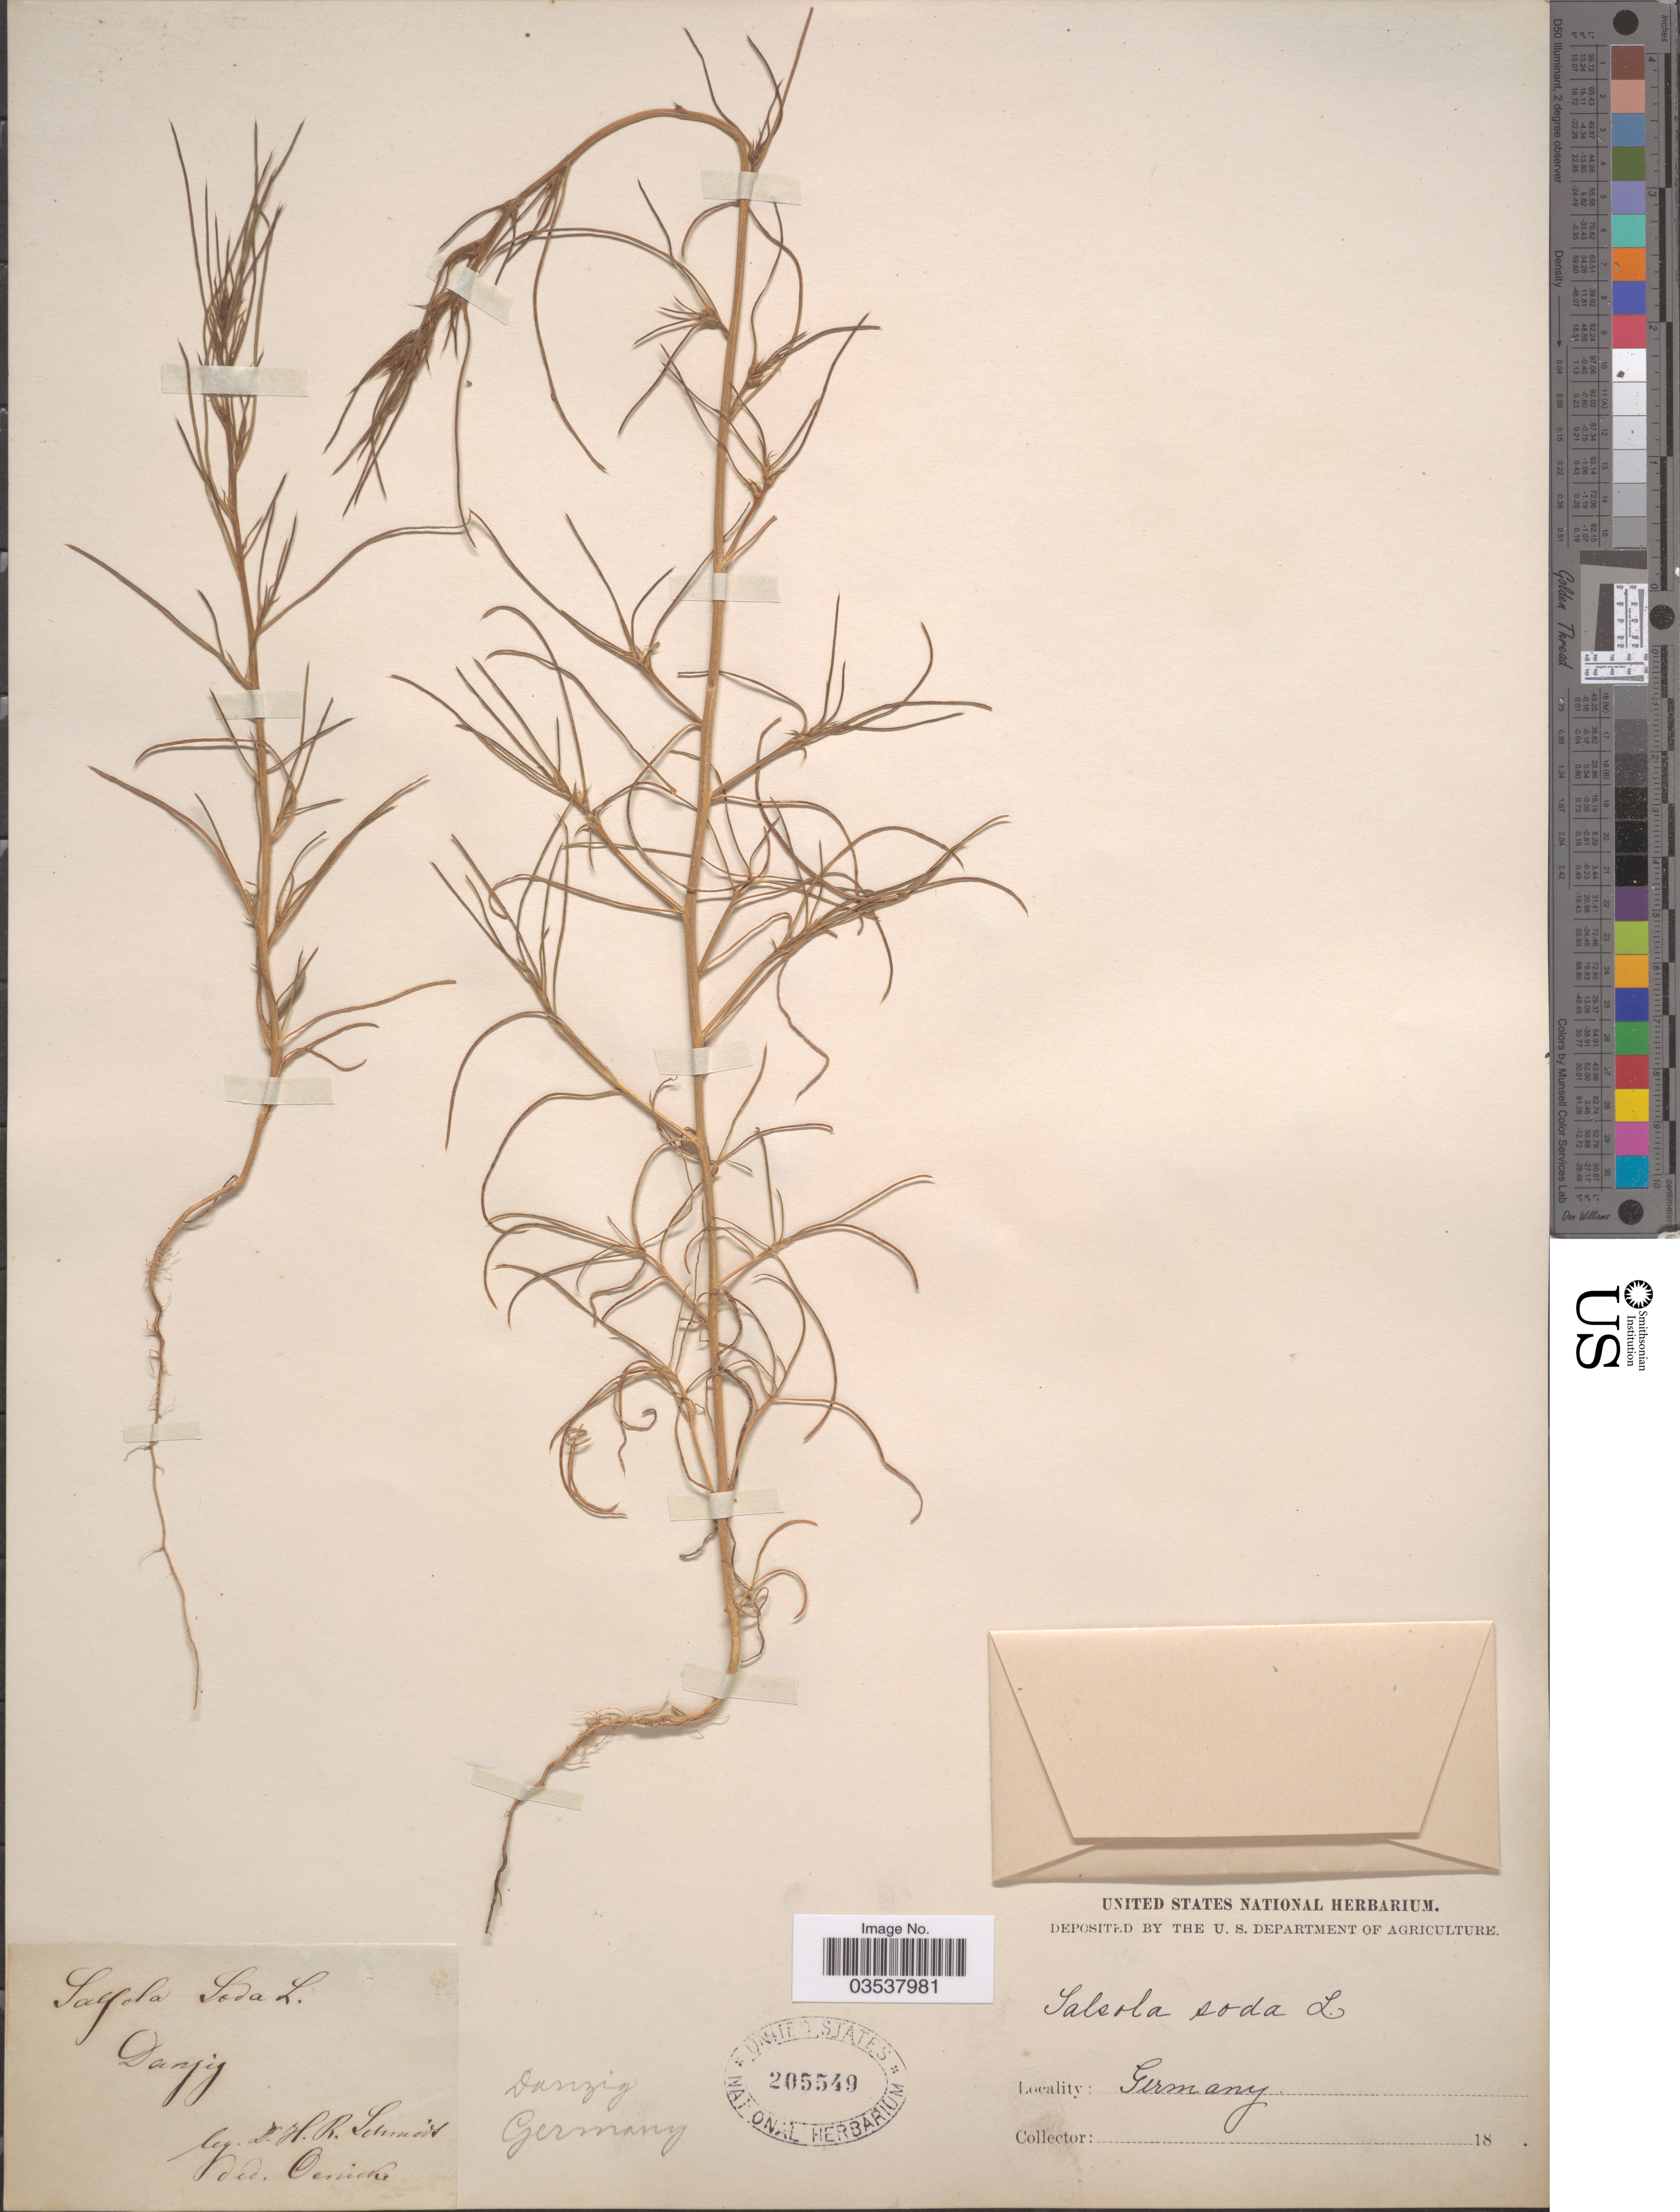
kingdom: Plantae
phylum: Tracheophyta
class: Magnoliopsida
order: Caryophyllales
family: Amaranthaceae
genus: Salsola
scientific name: Salsola soda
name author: L.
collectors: H. Schmidt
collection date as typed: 18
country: Germany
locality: Danzig.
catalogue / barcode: US 205549